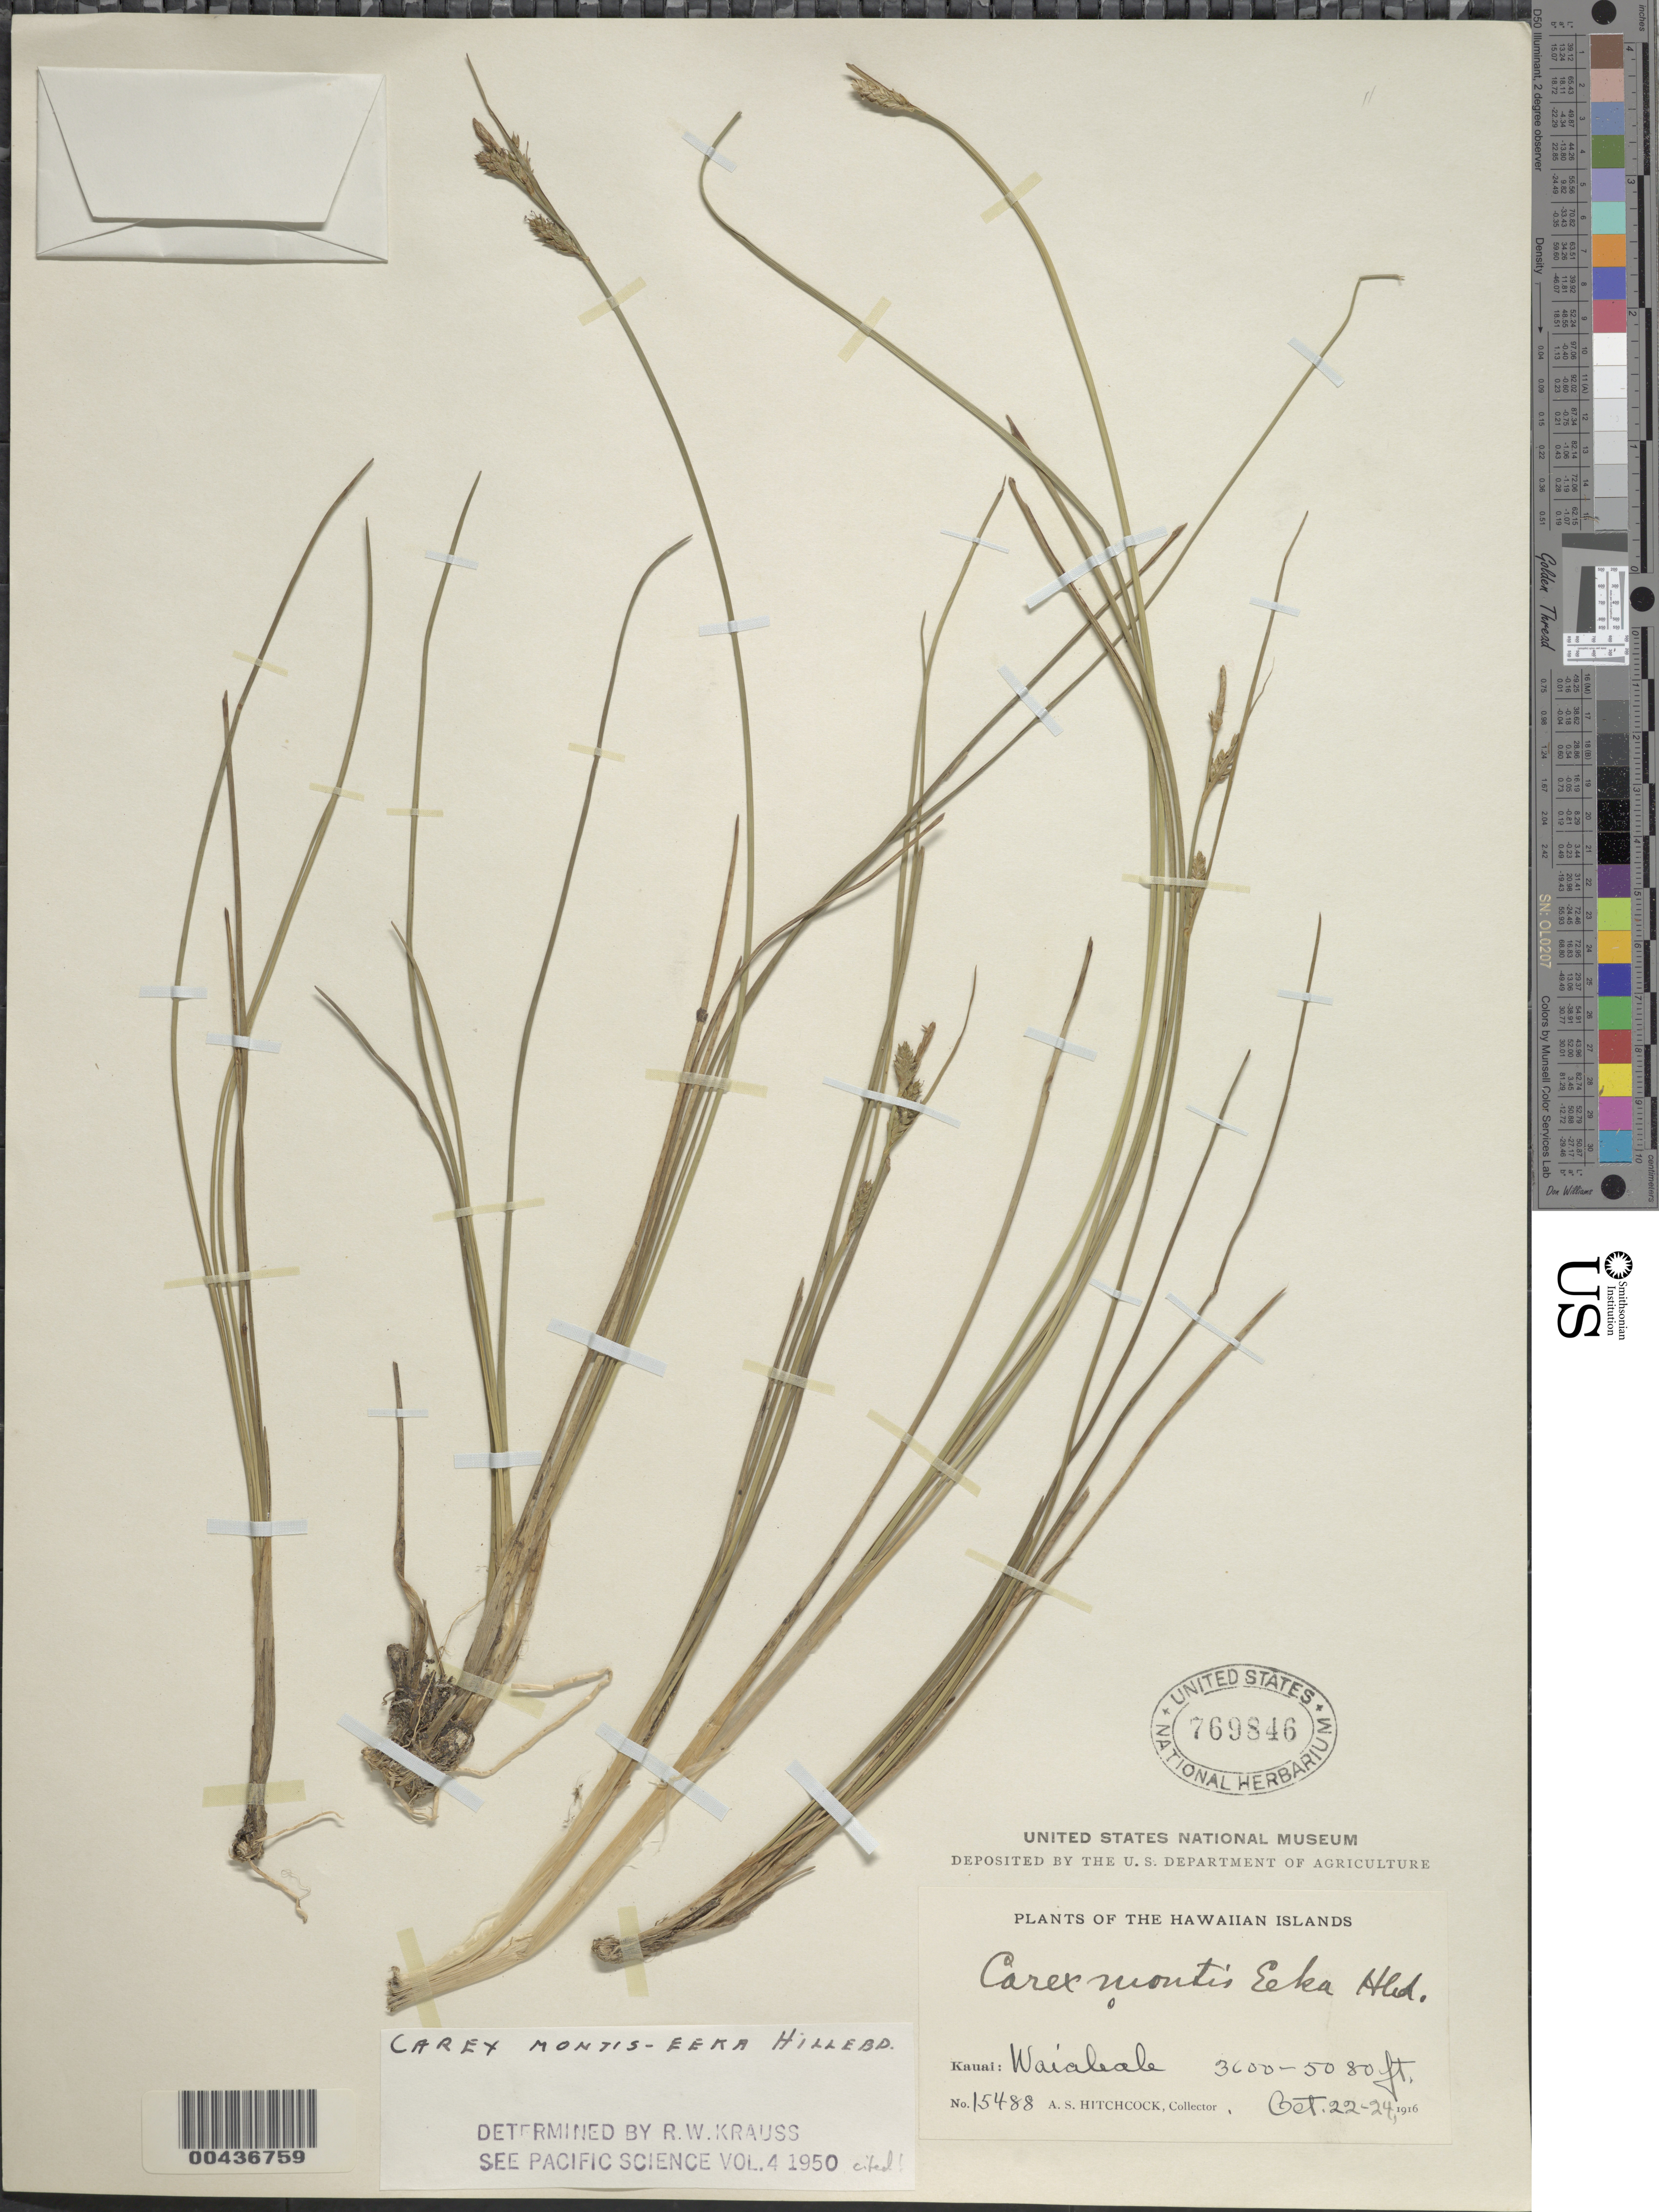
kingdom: Plantae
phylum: Tracheophyta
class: Liliopsida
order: Poales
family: Cyperaceae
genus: Carex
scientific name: Carex montis-eeka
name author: Hillebr.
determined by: Krauss, R. W.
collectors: A. S. Hitchcock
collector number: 15488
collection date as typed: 22 Oct 1916 to 24 Oct 1916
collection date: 1916-10-22/1916-10-24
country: United States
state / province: Hawaii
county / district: Kauai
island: Kaua'i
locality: Waialeale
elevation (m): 1097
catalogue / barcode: US 769846